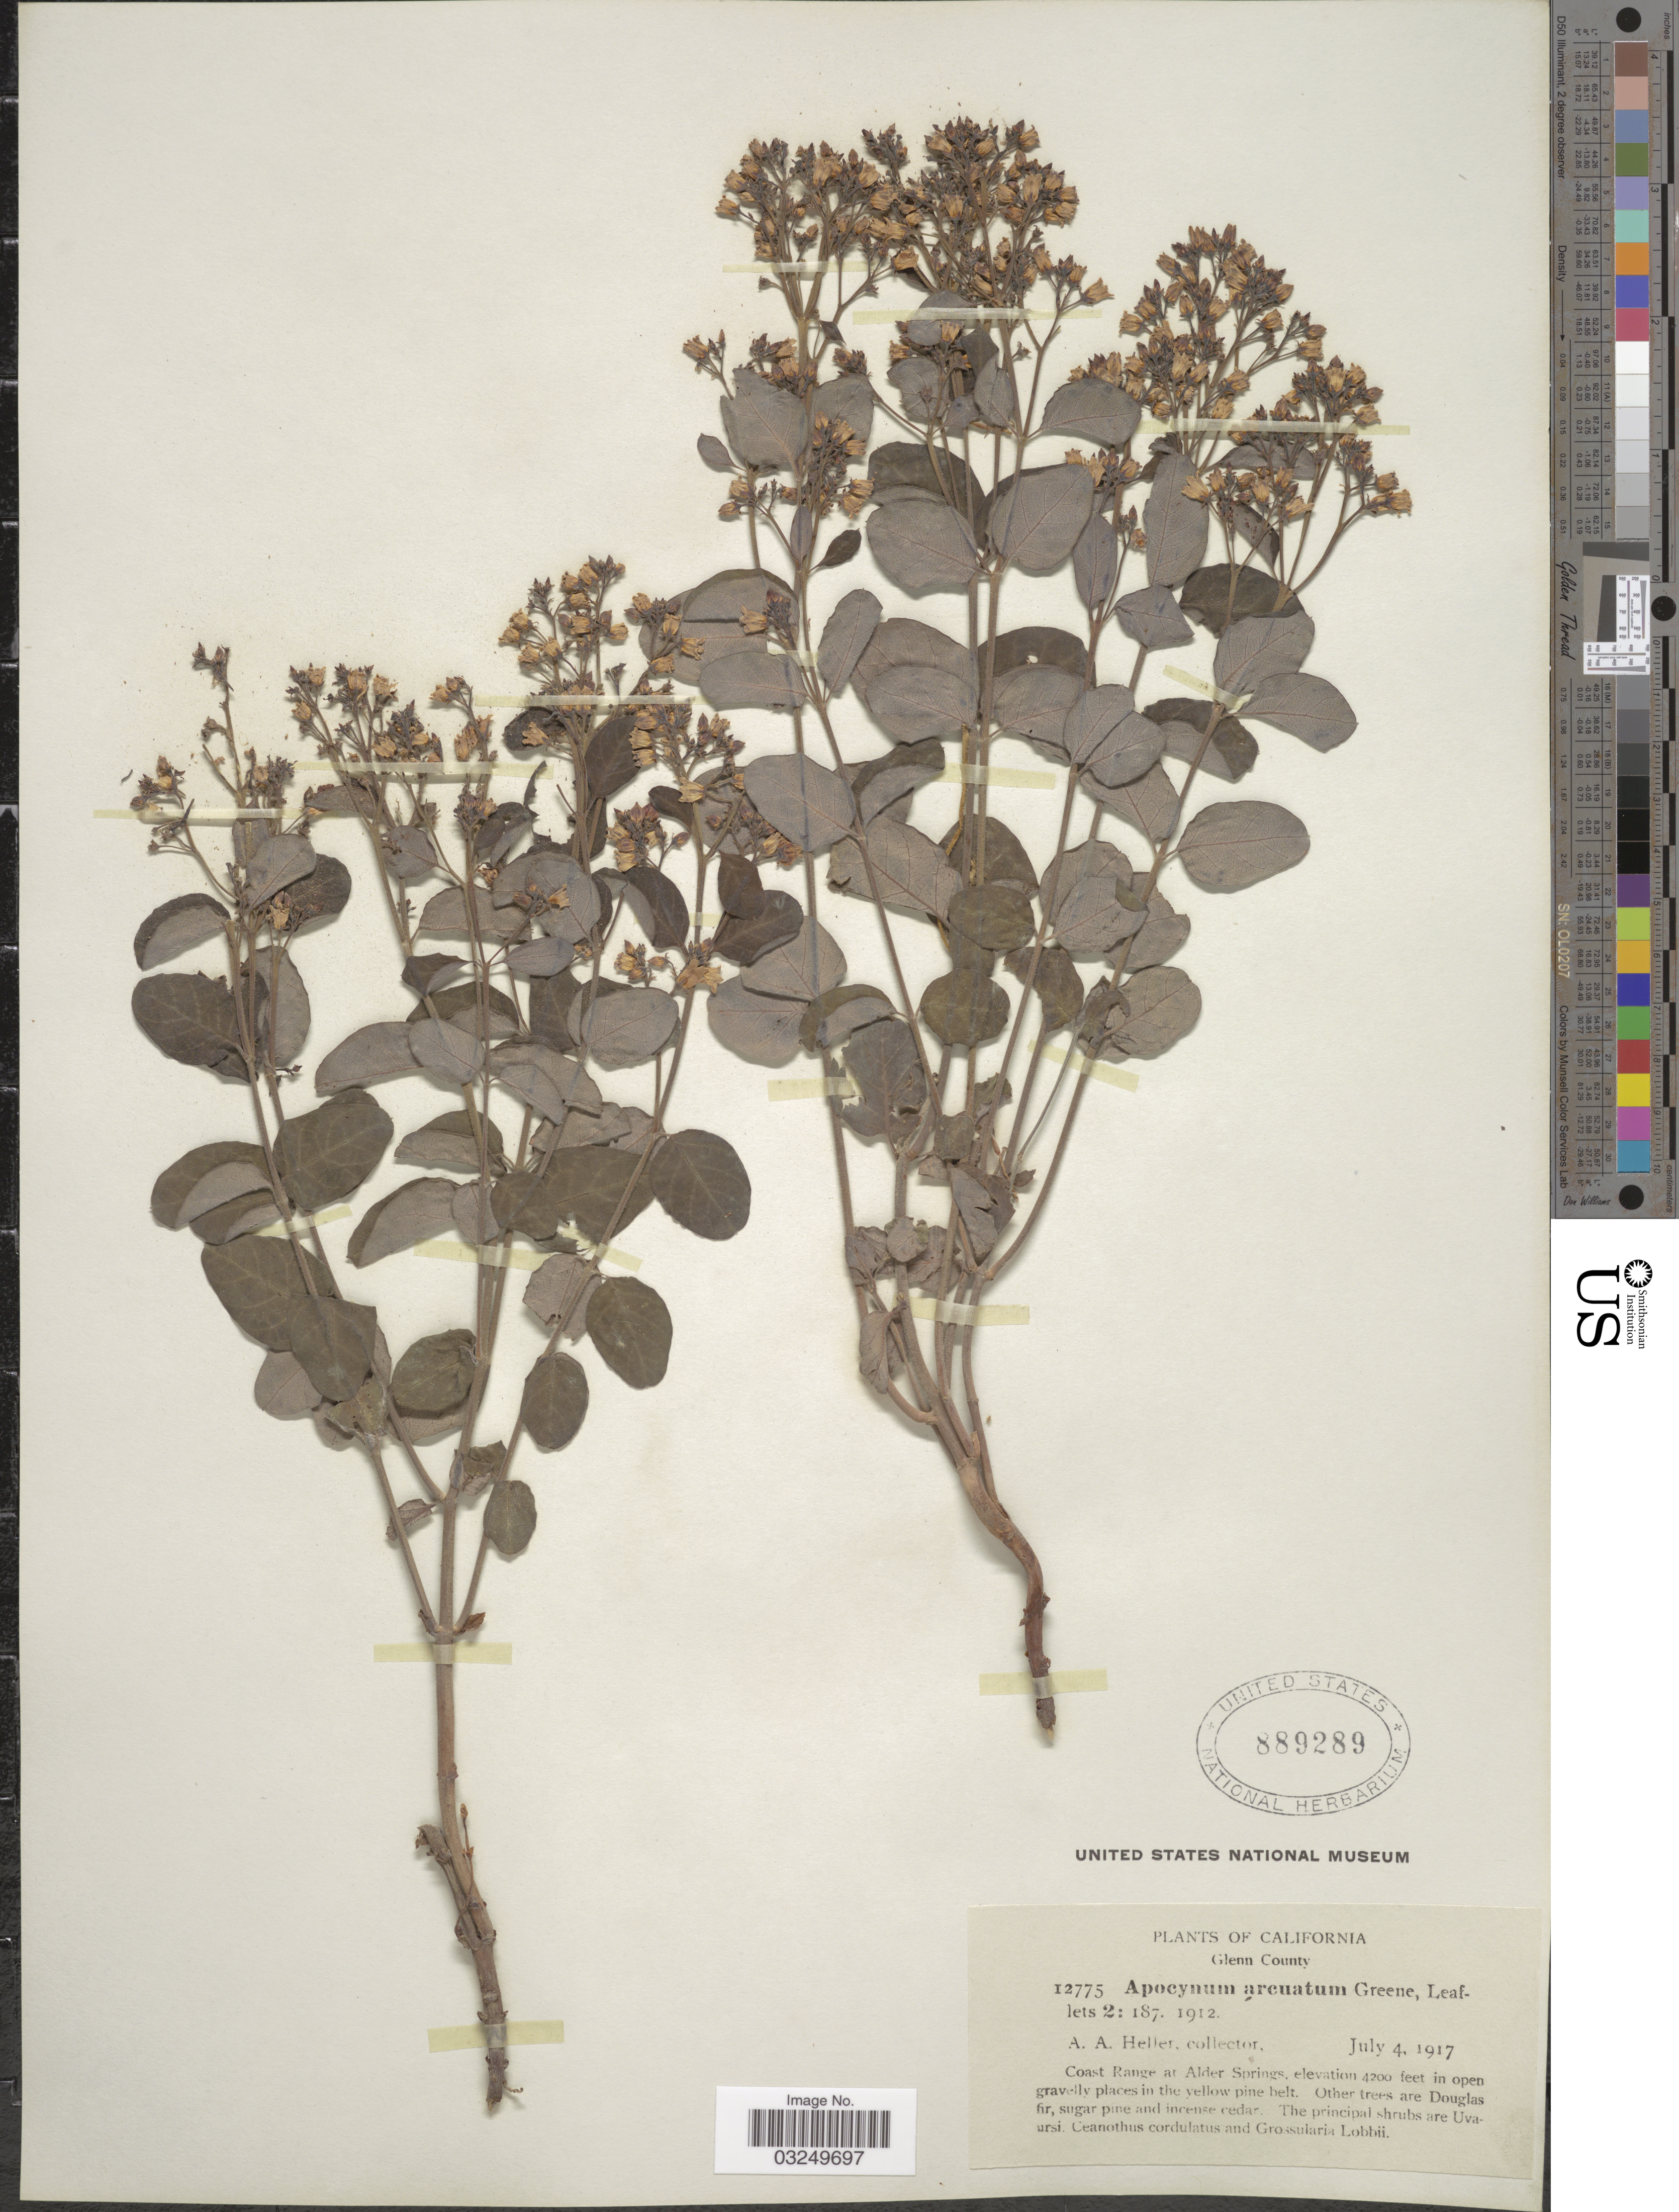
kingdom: Plantae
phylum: Tracheophyta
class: Magnoliopsida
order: Gentianales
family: Apocynaceae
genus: Apocynum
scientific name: Apocynum arcuatum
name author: S.W. Greene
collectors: A. A. Heller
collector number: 12775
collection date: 1917-07-04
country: United States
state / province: California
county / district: Glenn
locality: Glenn County. Coast Range at Alder Springs.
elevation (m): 1280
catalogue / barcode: US 889289